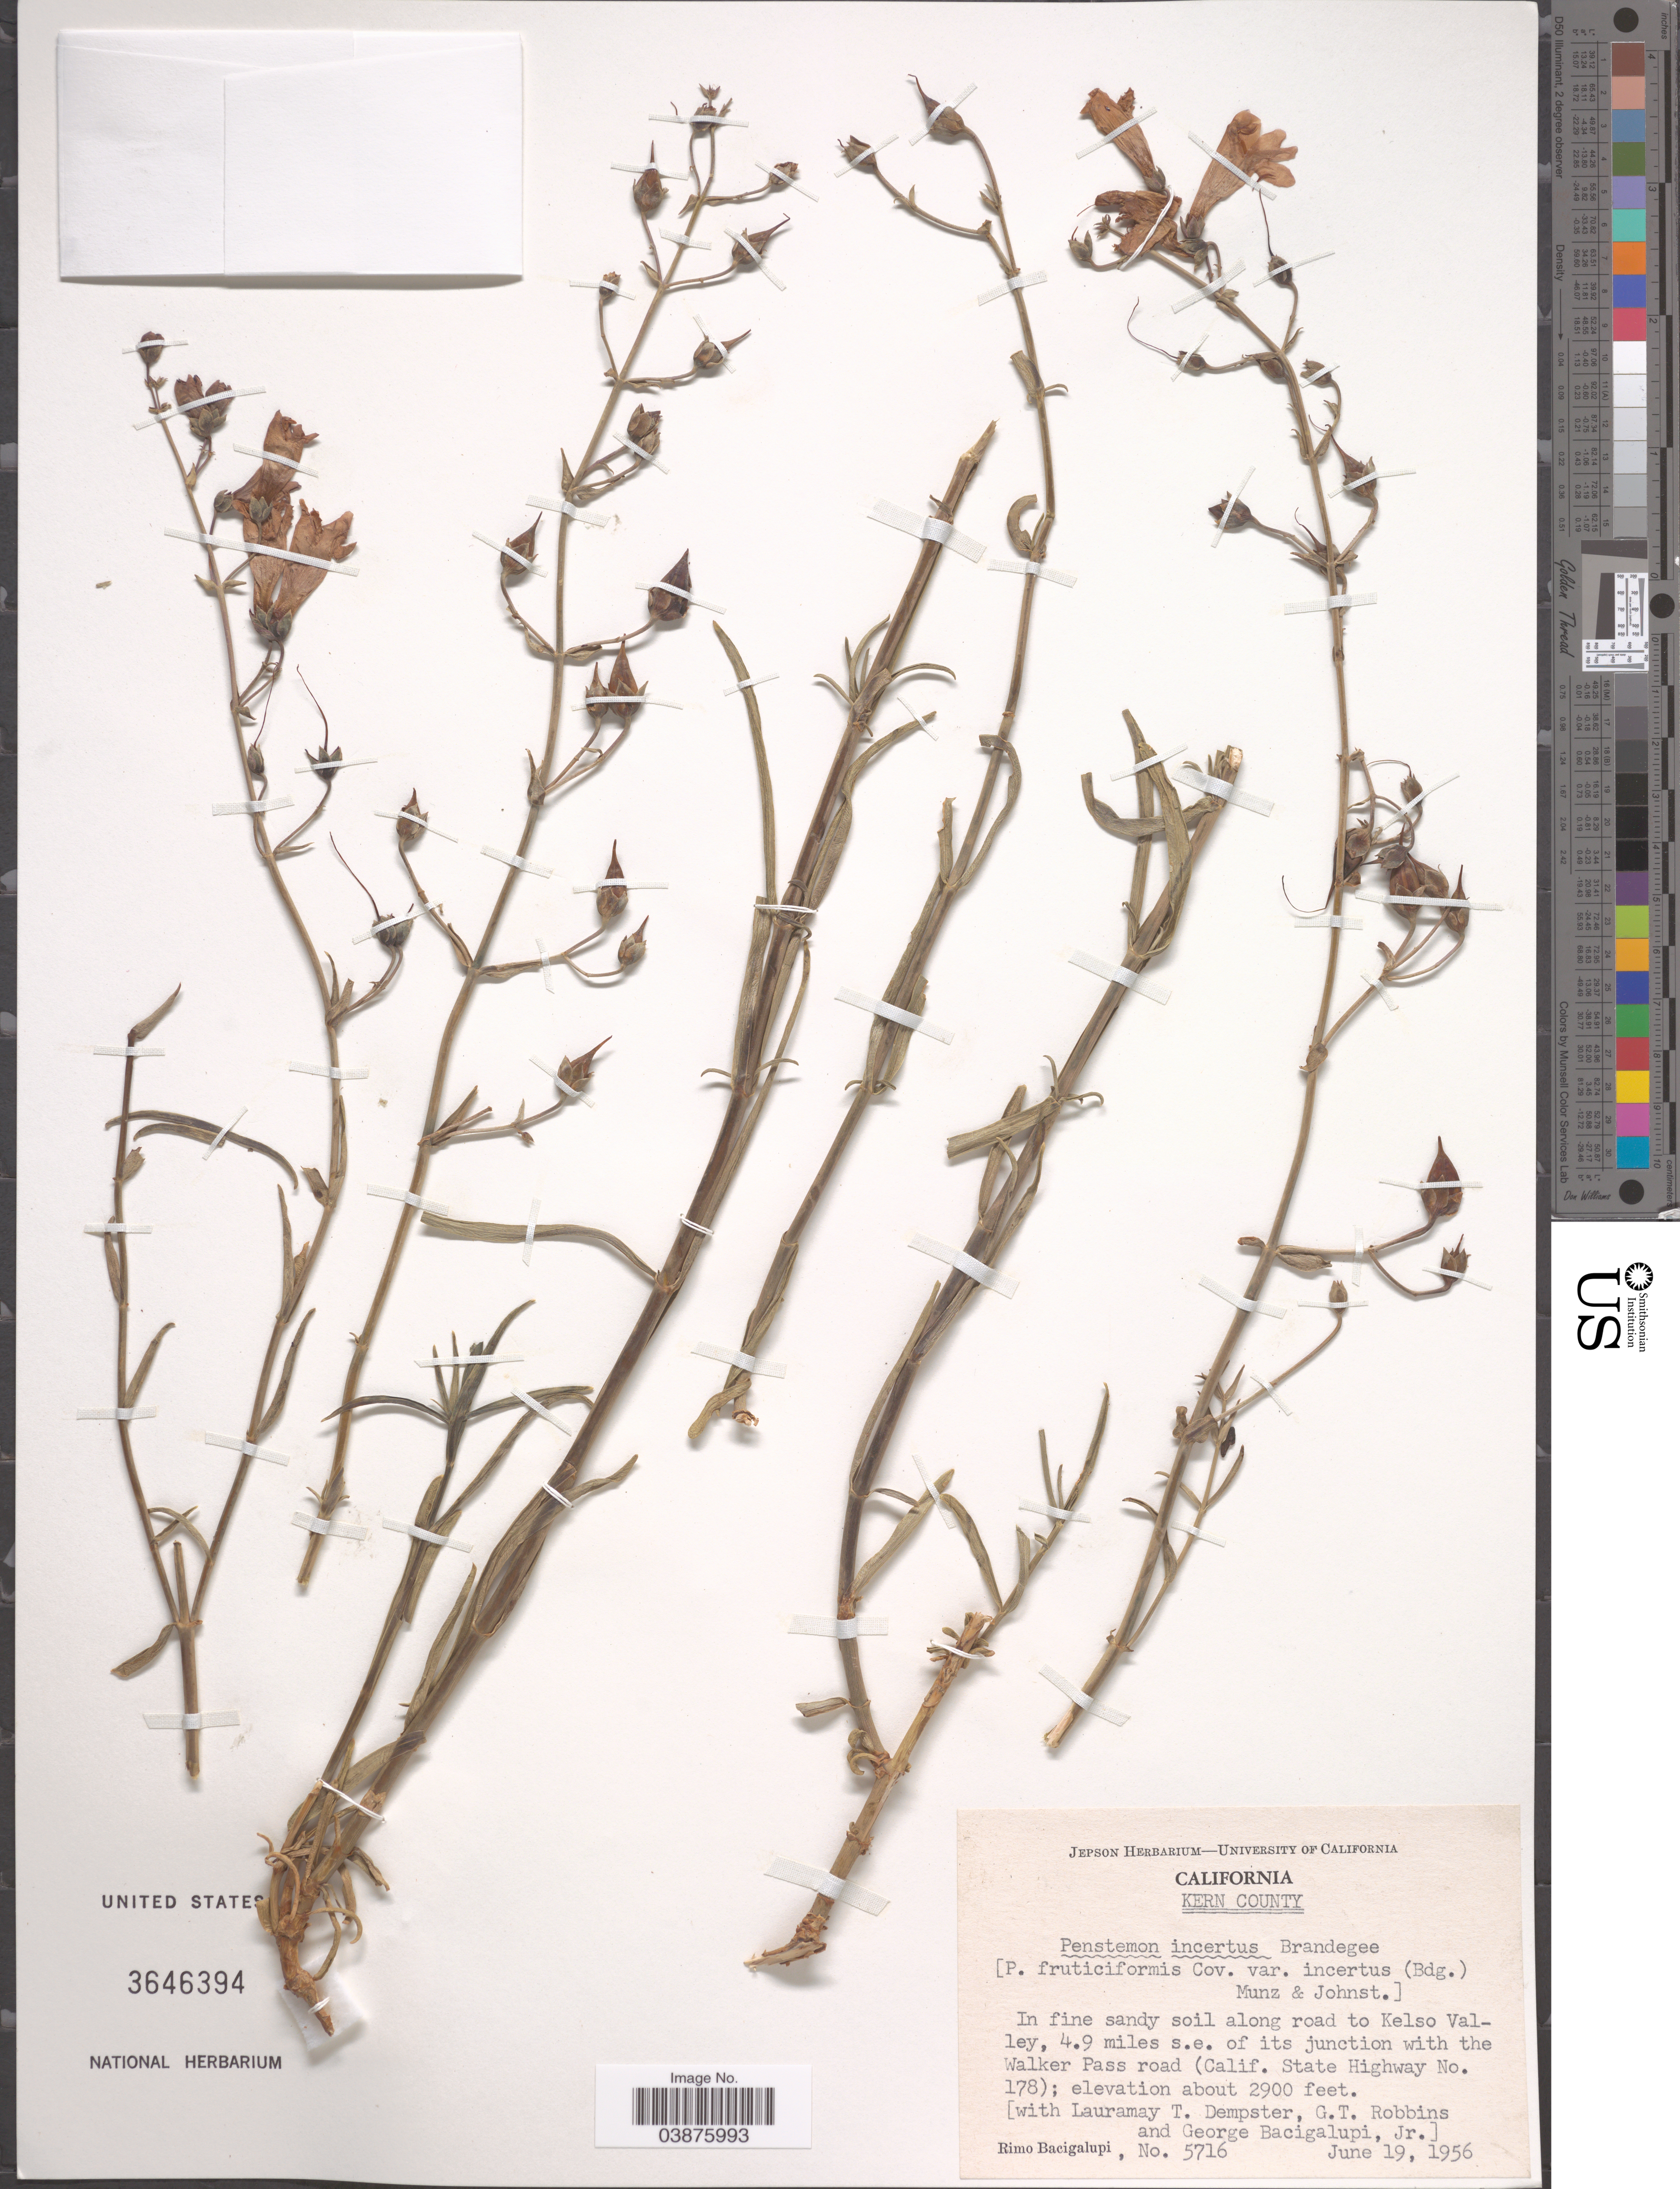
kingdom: Plantae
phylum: Tracheophyta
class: Magnoliopsida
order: Lamiales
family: Plantaginaceae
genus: Penstemon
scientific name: Penstemon incertus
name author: Brandegee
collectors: R. Bacigalupi, L. T. Dempster, G. T. Robbins & G. Bacigalupi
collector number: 5716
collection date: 1956-06-19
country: United States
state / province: California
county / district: Kern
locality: Kern County. Along road to Kelso Valley, 4.9 miles s.e. of its junction with the Walker Pass road (Calif. State Highway No. 178).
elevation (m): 884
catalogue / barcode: US 3646394